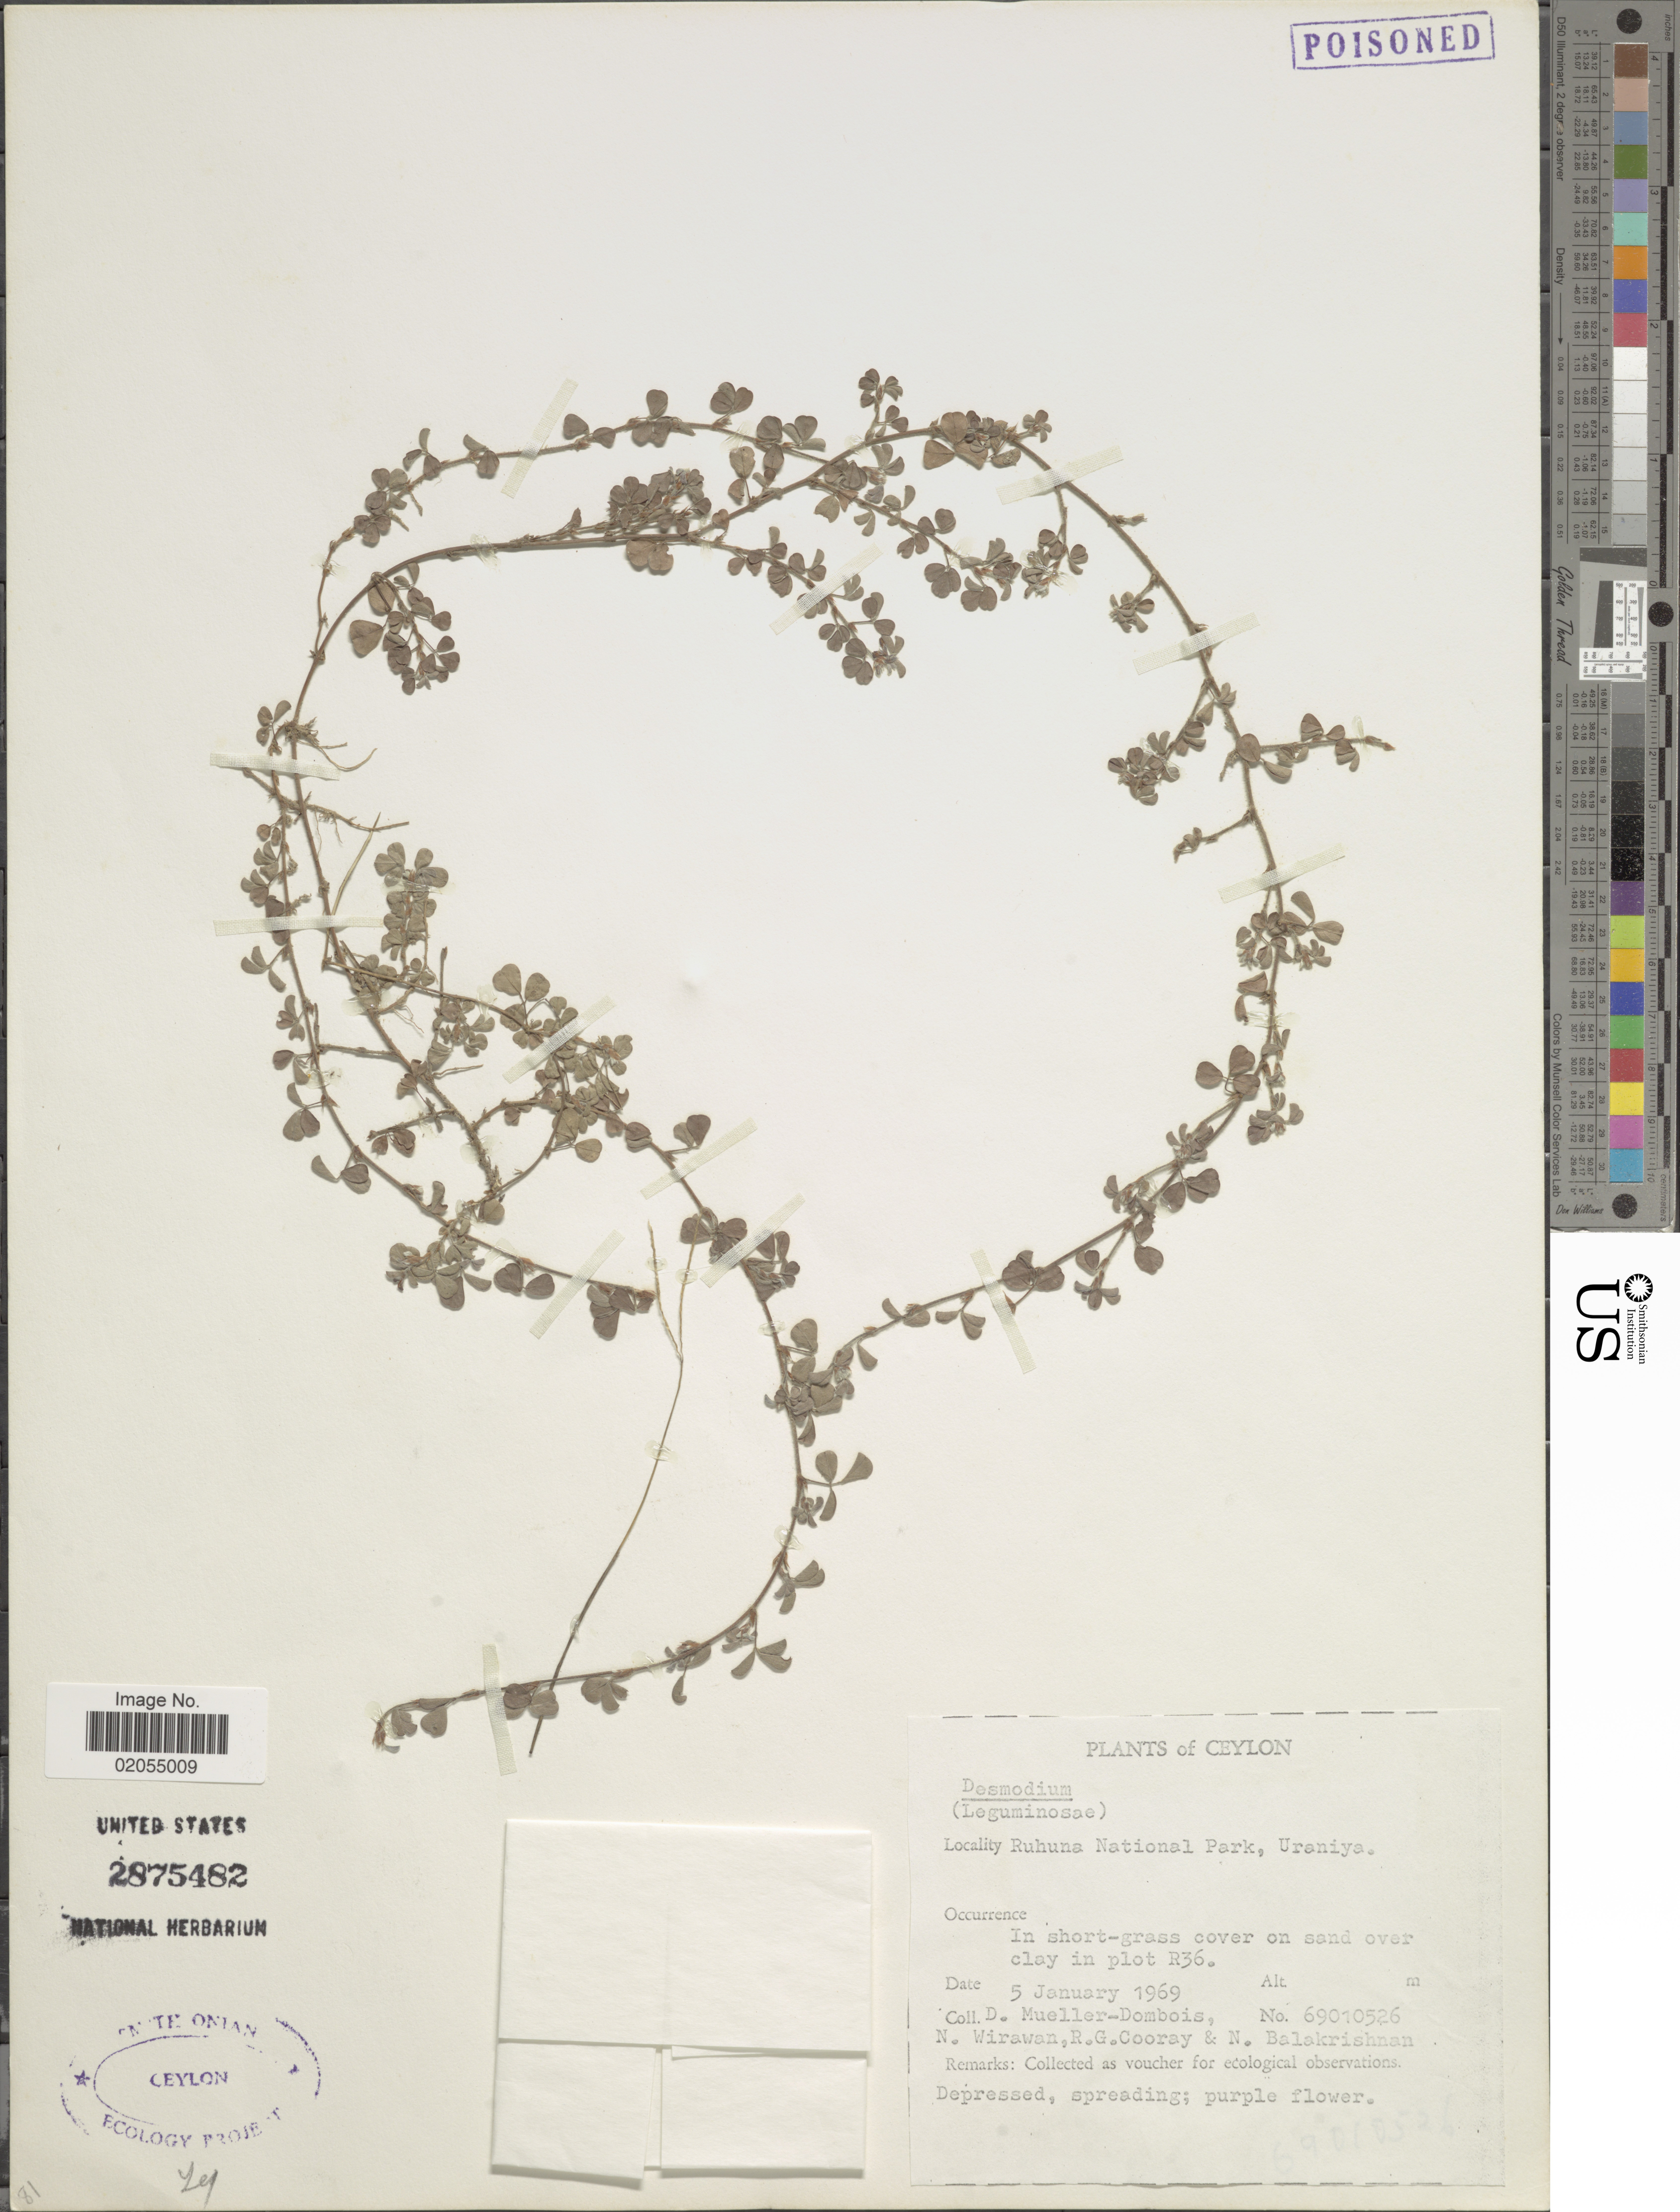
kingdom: Plantae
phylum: Tracheophyta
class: Magnoliopsida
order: Fabales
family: Fabaceae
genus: Grona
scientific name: Grona triflora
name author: (L.) H. Ohashi & K. Ohashi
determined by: Strong, Mark T., (BOT), Smithsonian Institution - National Museum of Natural History (UNITED STATES)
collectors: D. Mueller-Dombois, N. Wirawan, R. Cooray & N. Balakrishnan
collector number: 69010526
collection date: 1969-01-05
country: Sri Lanka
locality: Ceylon. Ruhuna National Park, Uraniya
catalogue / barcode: US 2875482